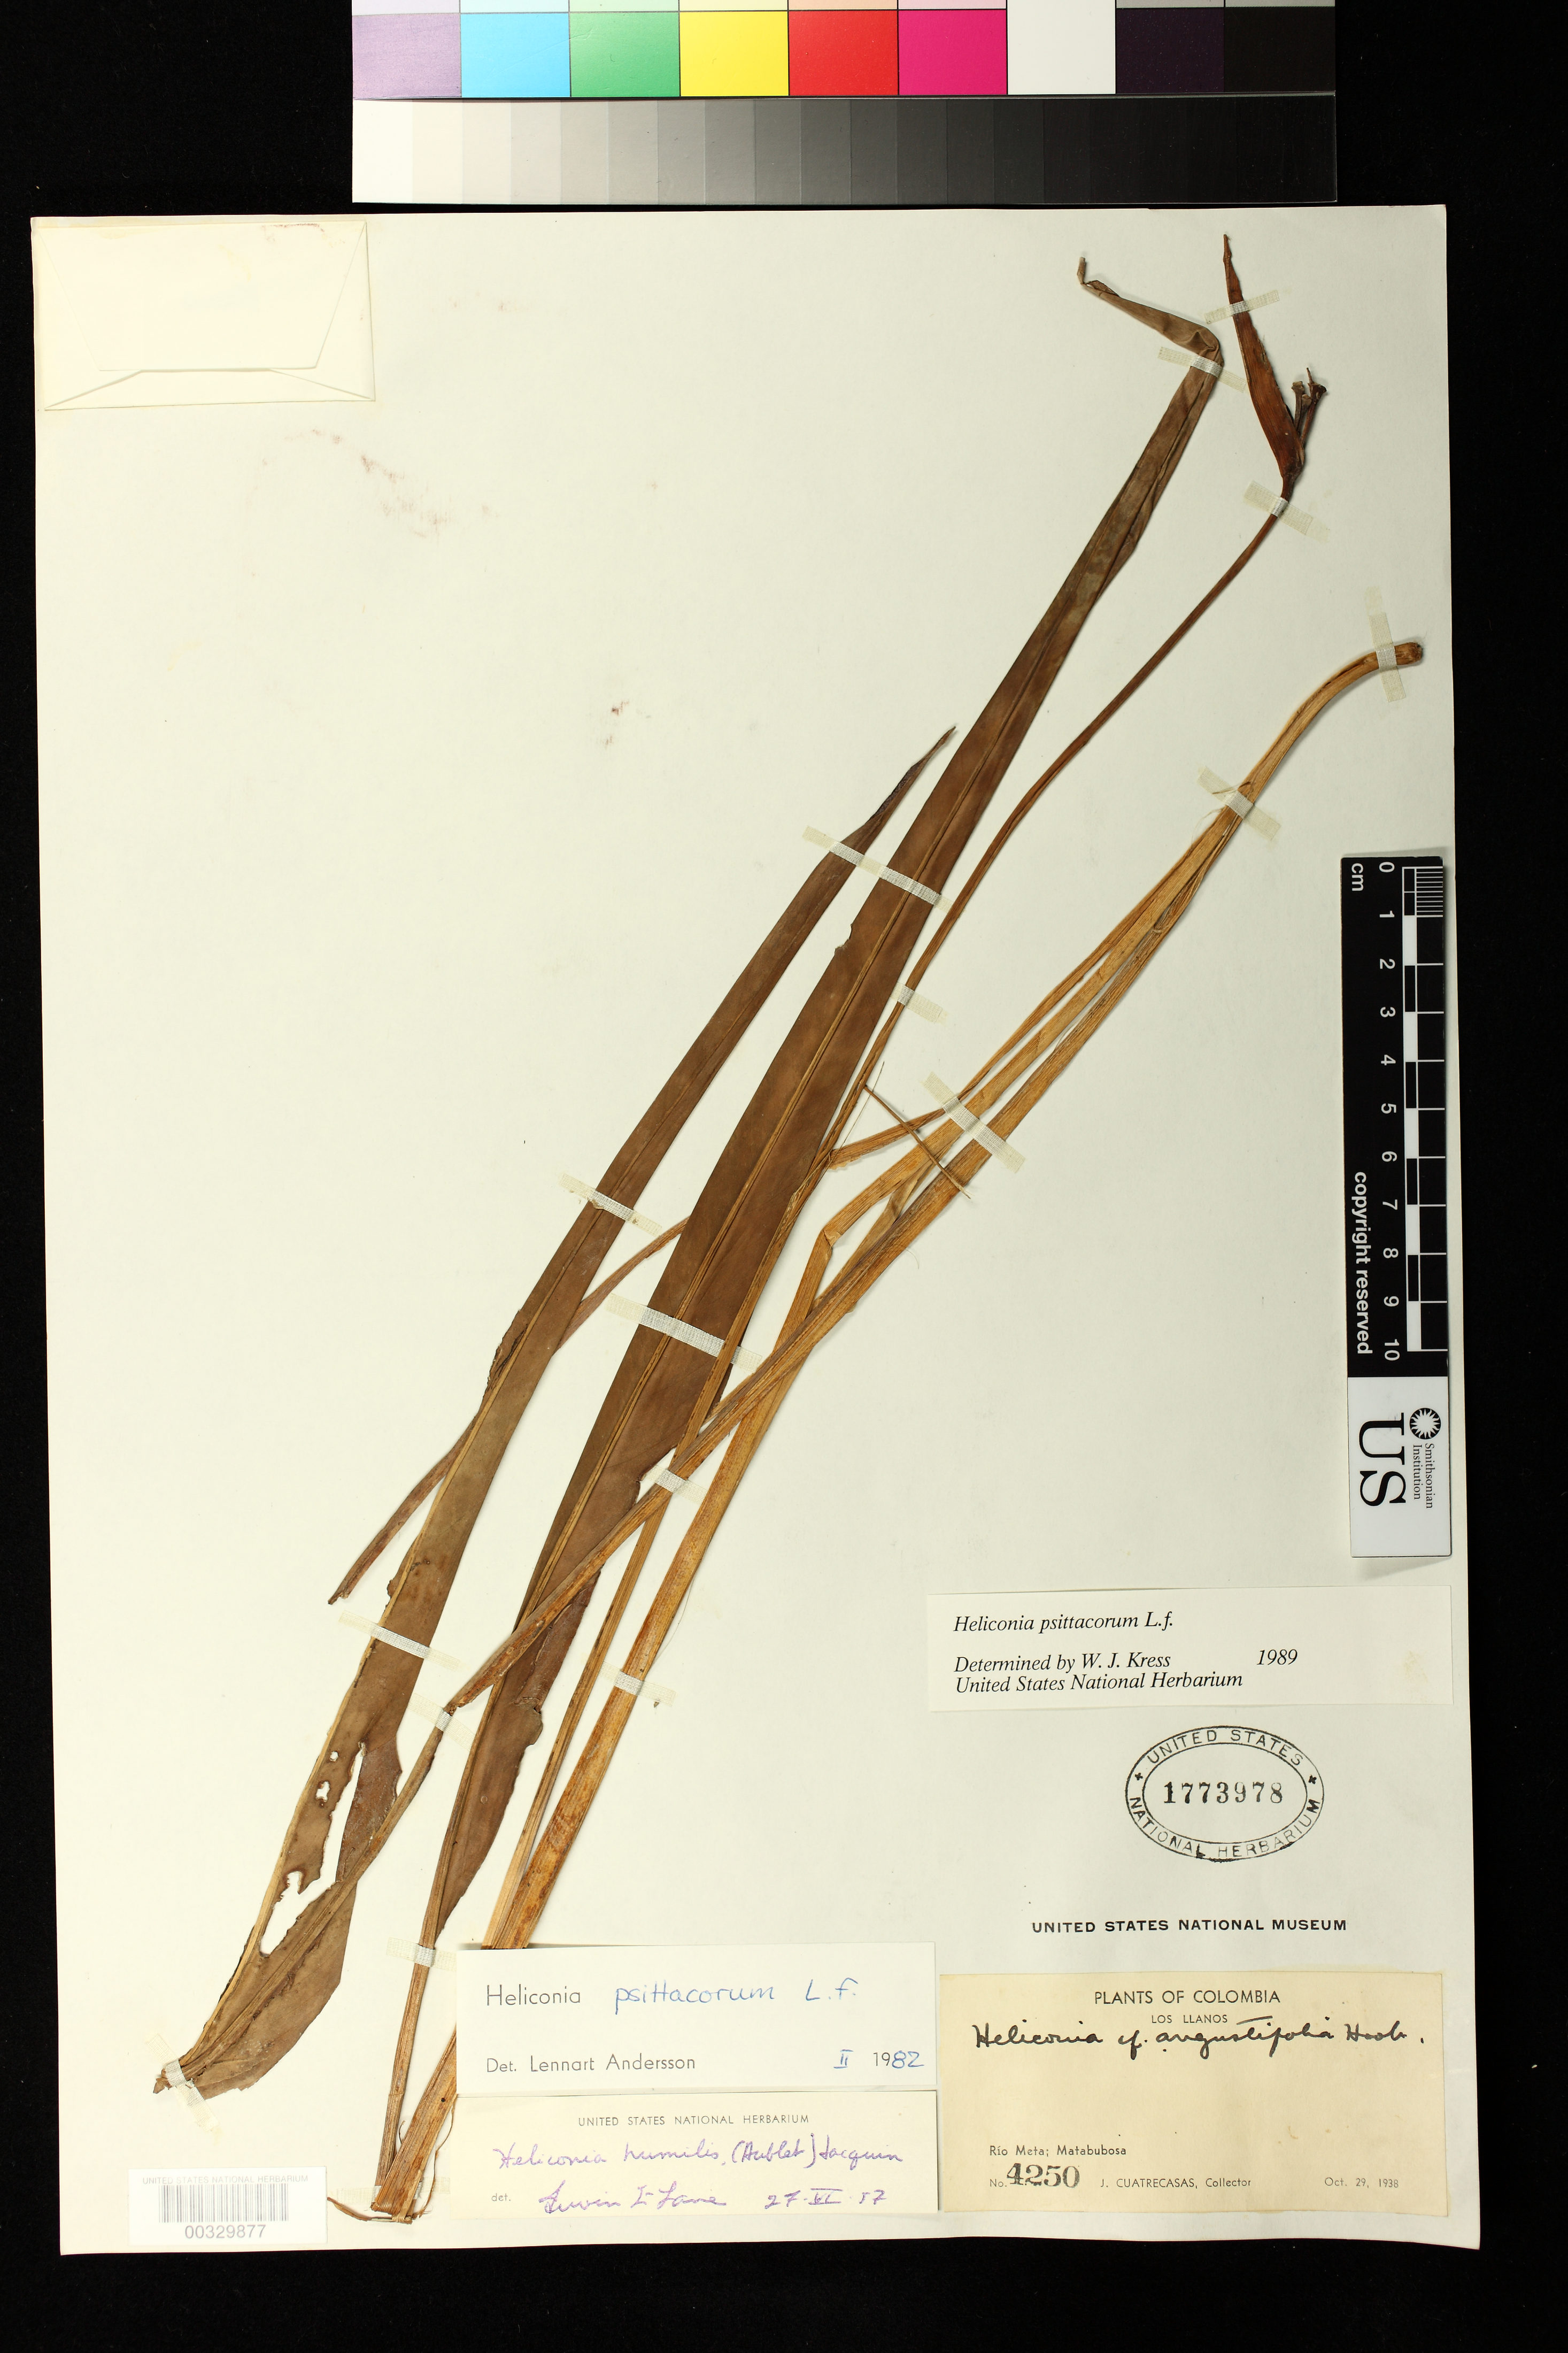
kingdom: Plantae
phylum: Tracheophyta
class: Liliopsida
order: Zingiberales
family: Heliconiaceae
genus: Heliconia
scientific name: Heliconia psittacorum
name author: L. f.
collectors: J. Cuatrecasas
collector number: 4250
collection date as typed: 29 Oct 1938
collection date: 1938-10-29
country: Colombia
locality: Los Llanos: Río Meta; Matabubosa.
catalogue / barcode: US 1773978